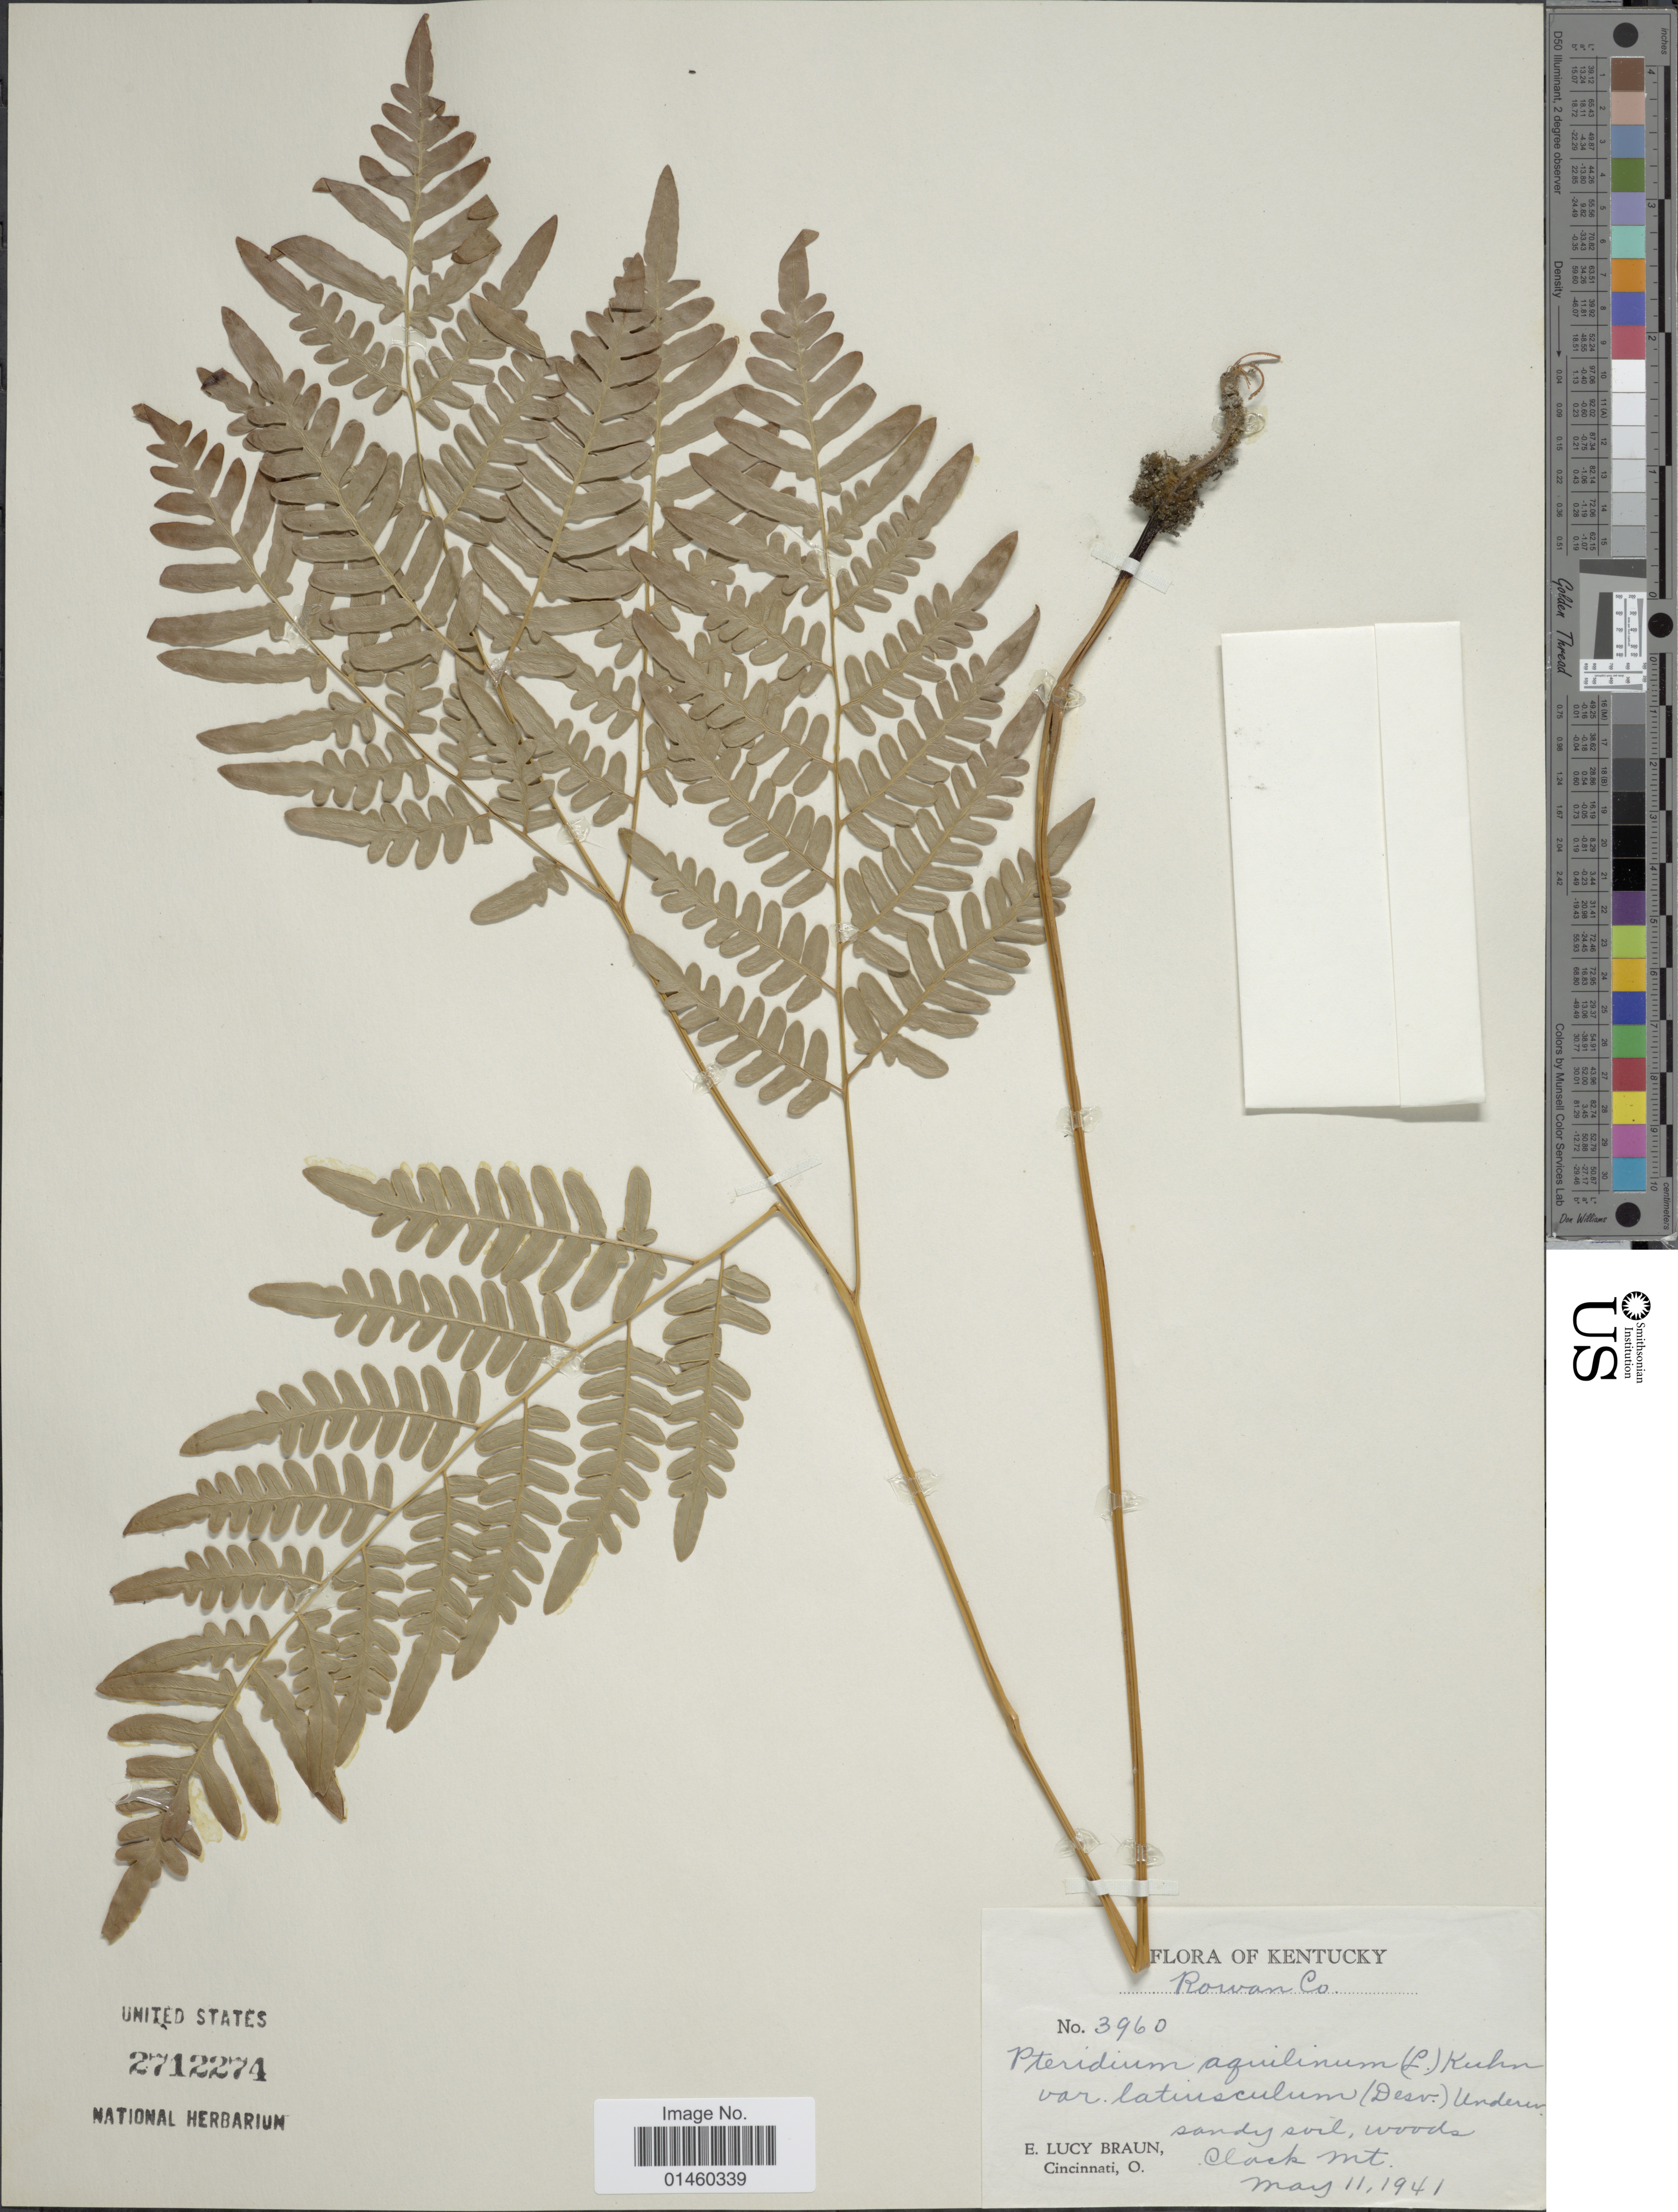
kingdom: Plantae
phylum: Tracheophyta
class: Polypodiopsida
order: Polypodiales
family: Dennstaedtiaceae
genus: Pteridium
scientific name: Pteridium aquilinum var. latiusculum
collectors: E. L. Braun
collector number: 3960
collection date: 1941-05-11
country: United States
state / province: Kentucky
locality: Rowan Co., Clack Mt.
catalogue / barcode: US 2712274